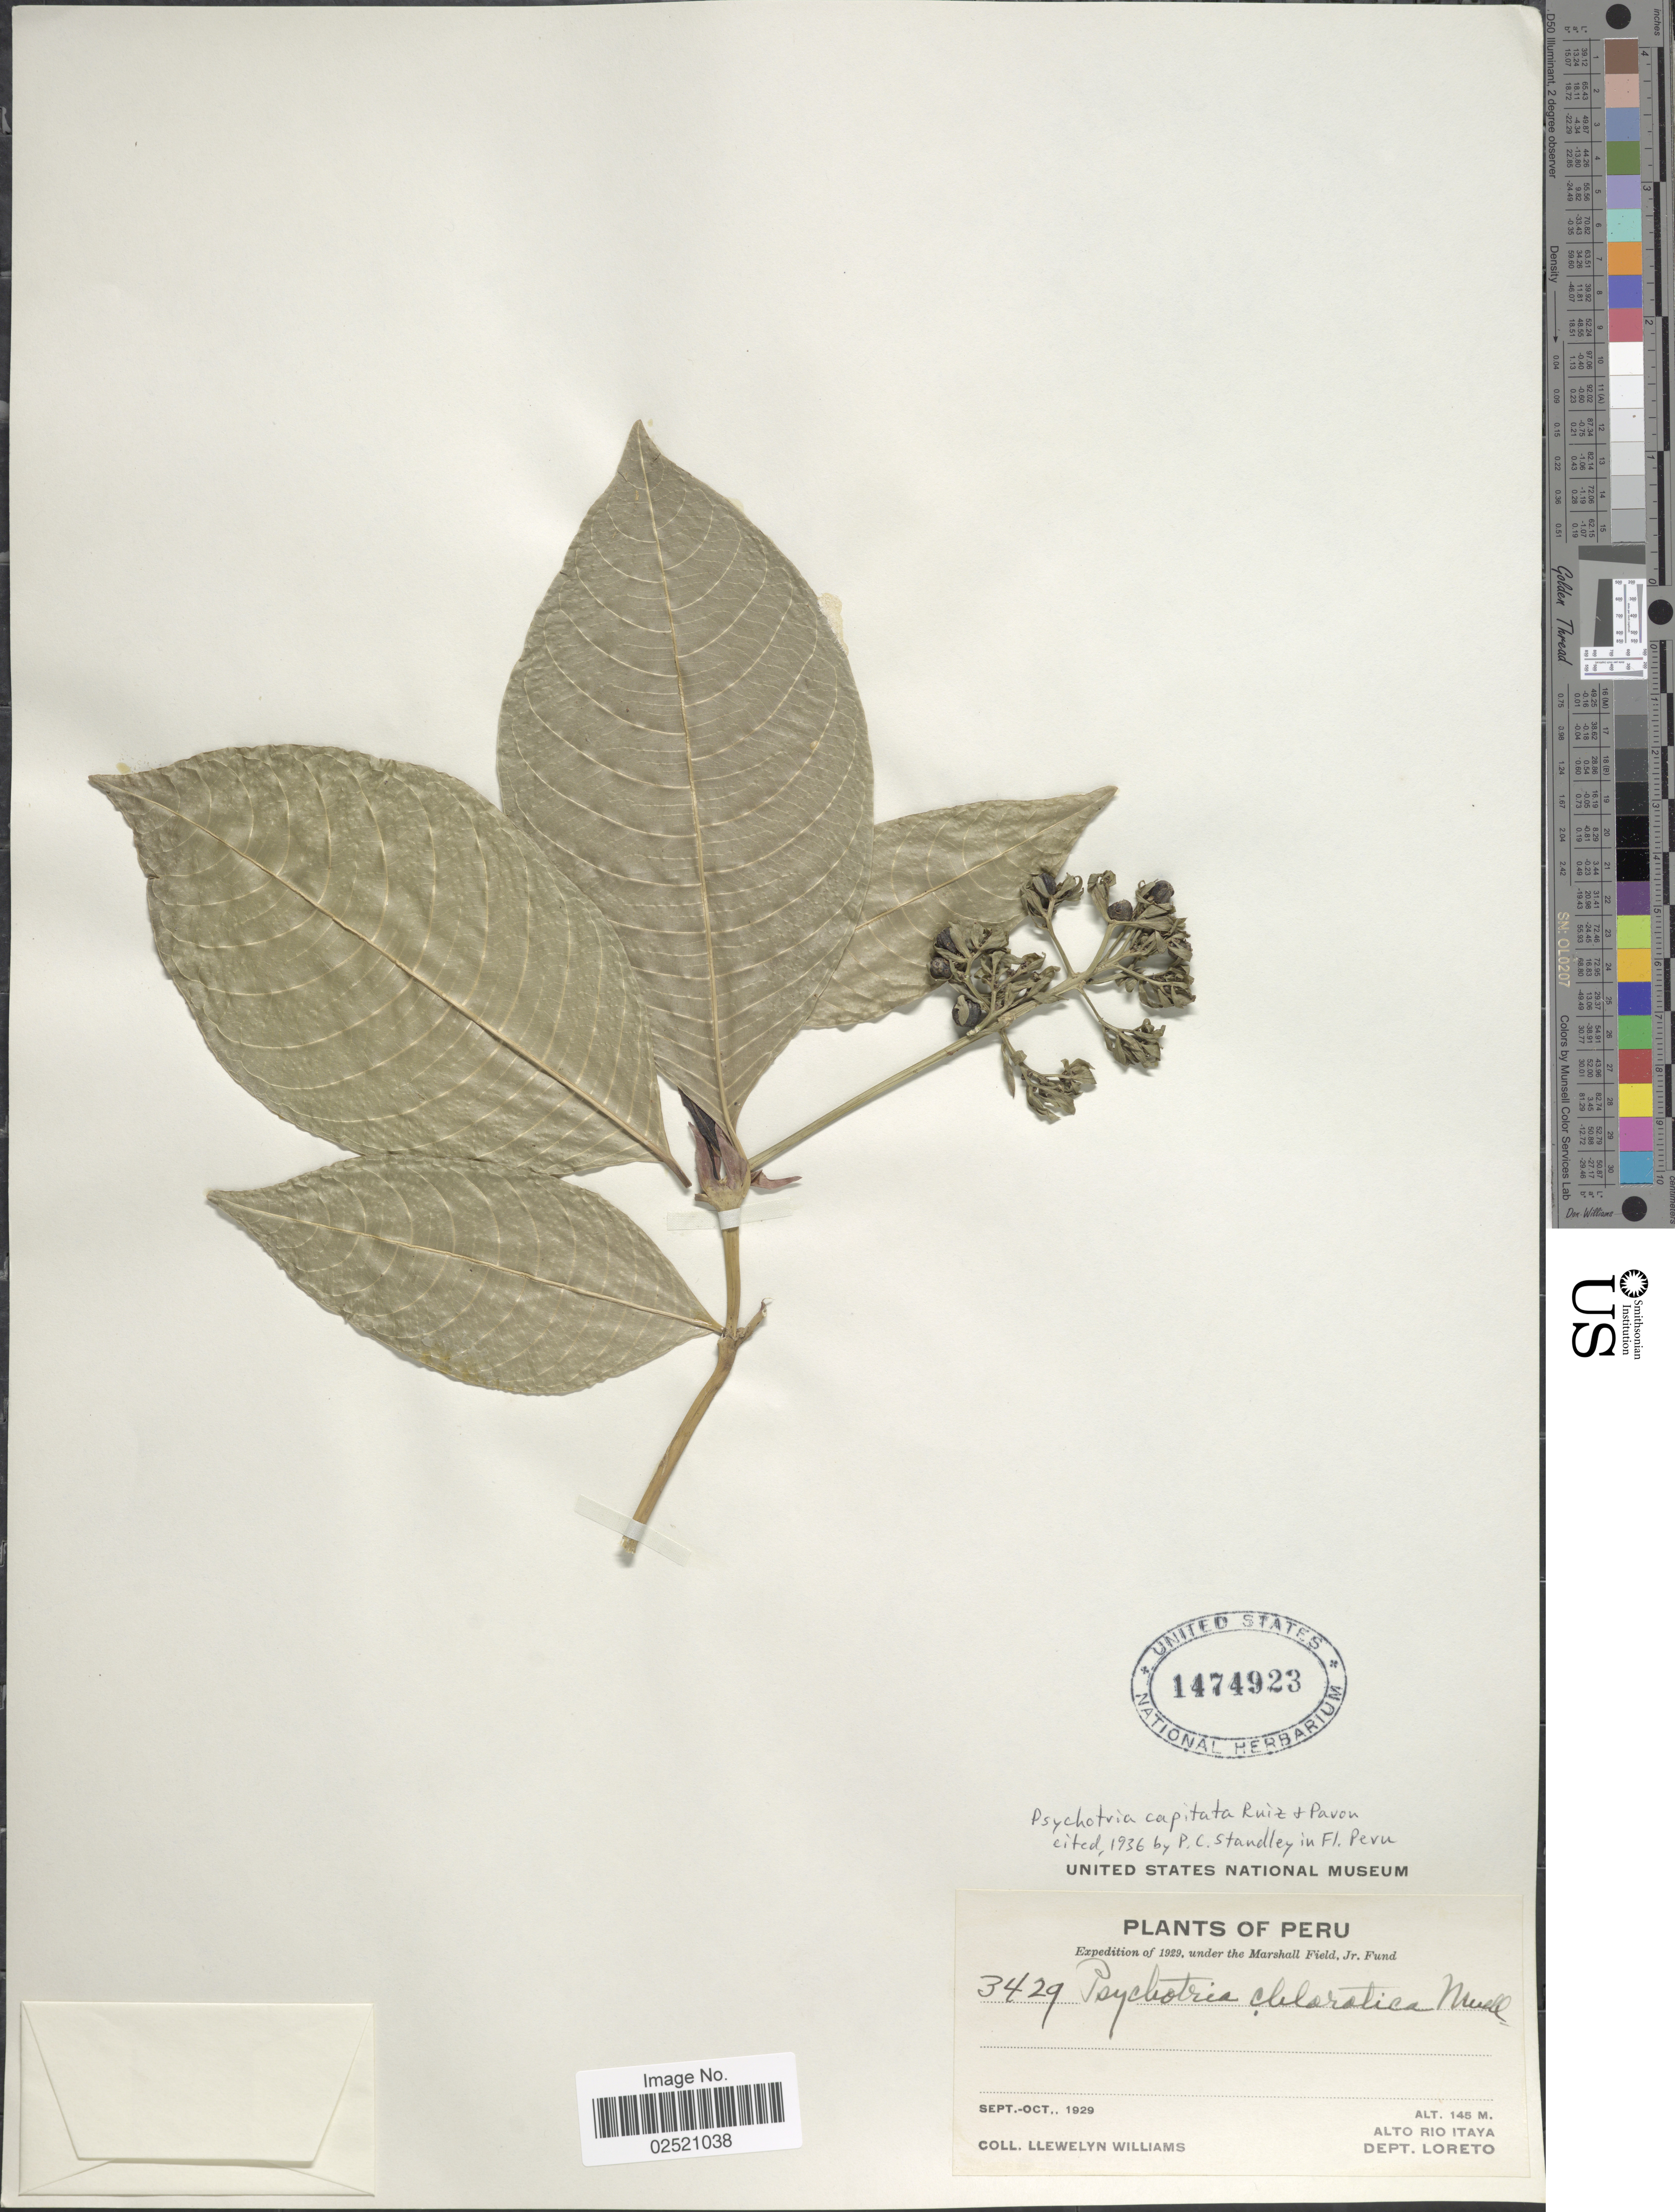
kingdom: Plantae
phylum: Tracheophyta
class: Magnoliopsida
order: Gentianales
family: Rubiaceae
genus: Psychotria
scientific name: Psychotria capitata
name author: Ruiz & Pav.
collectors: Ll. Williams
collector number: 3429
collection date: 1929-09/1929-10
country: Peru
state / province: Loreto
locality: Alto Rio Itaya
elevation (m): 145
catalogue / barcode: US 1474923